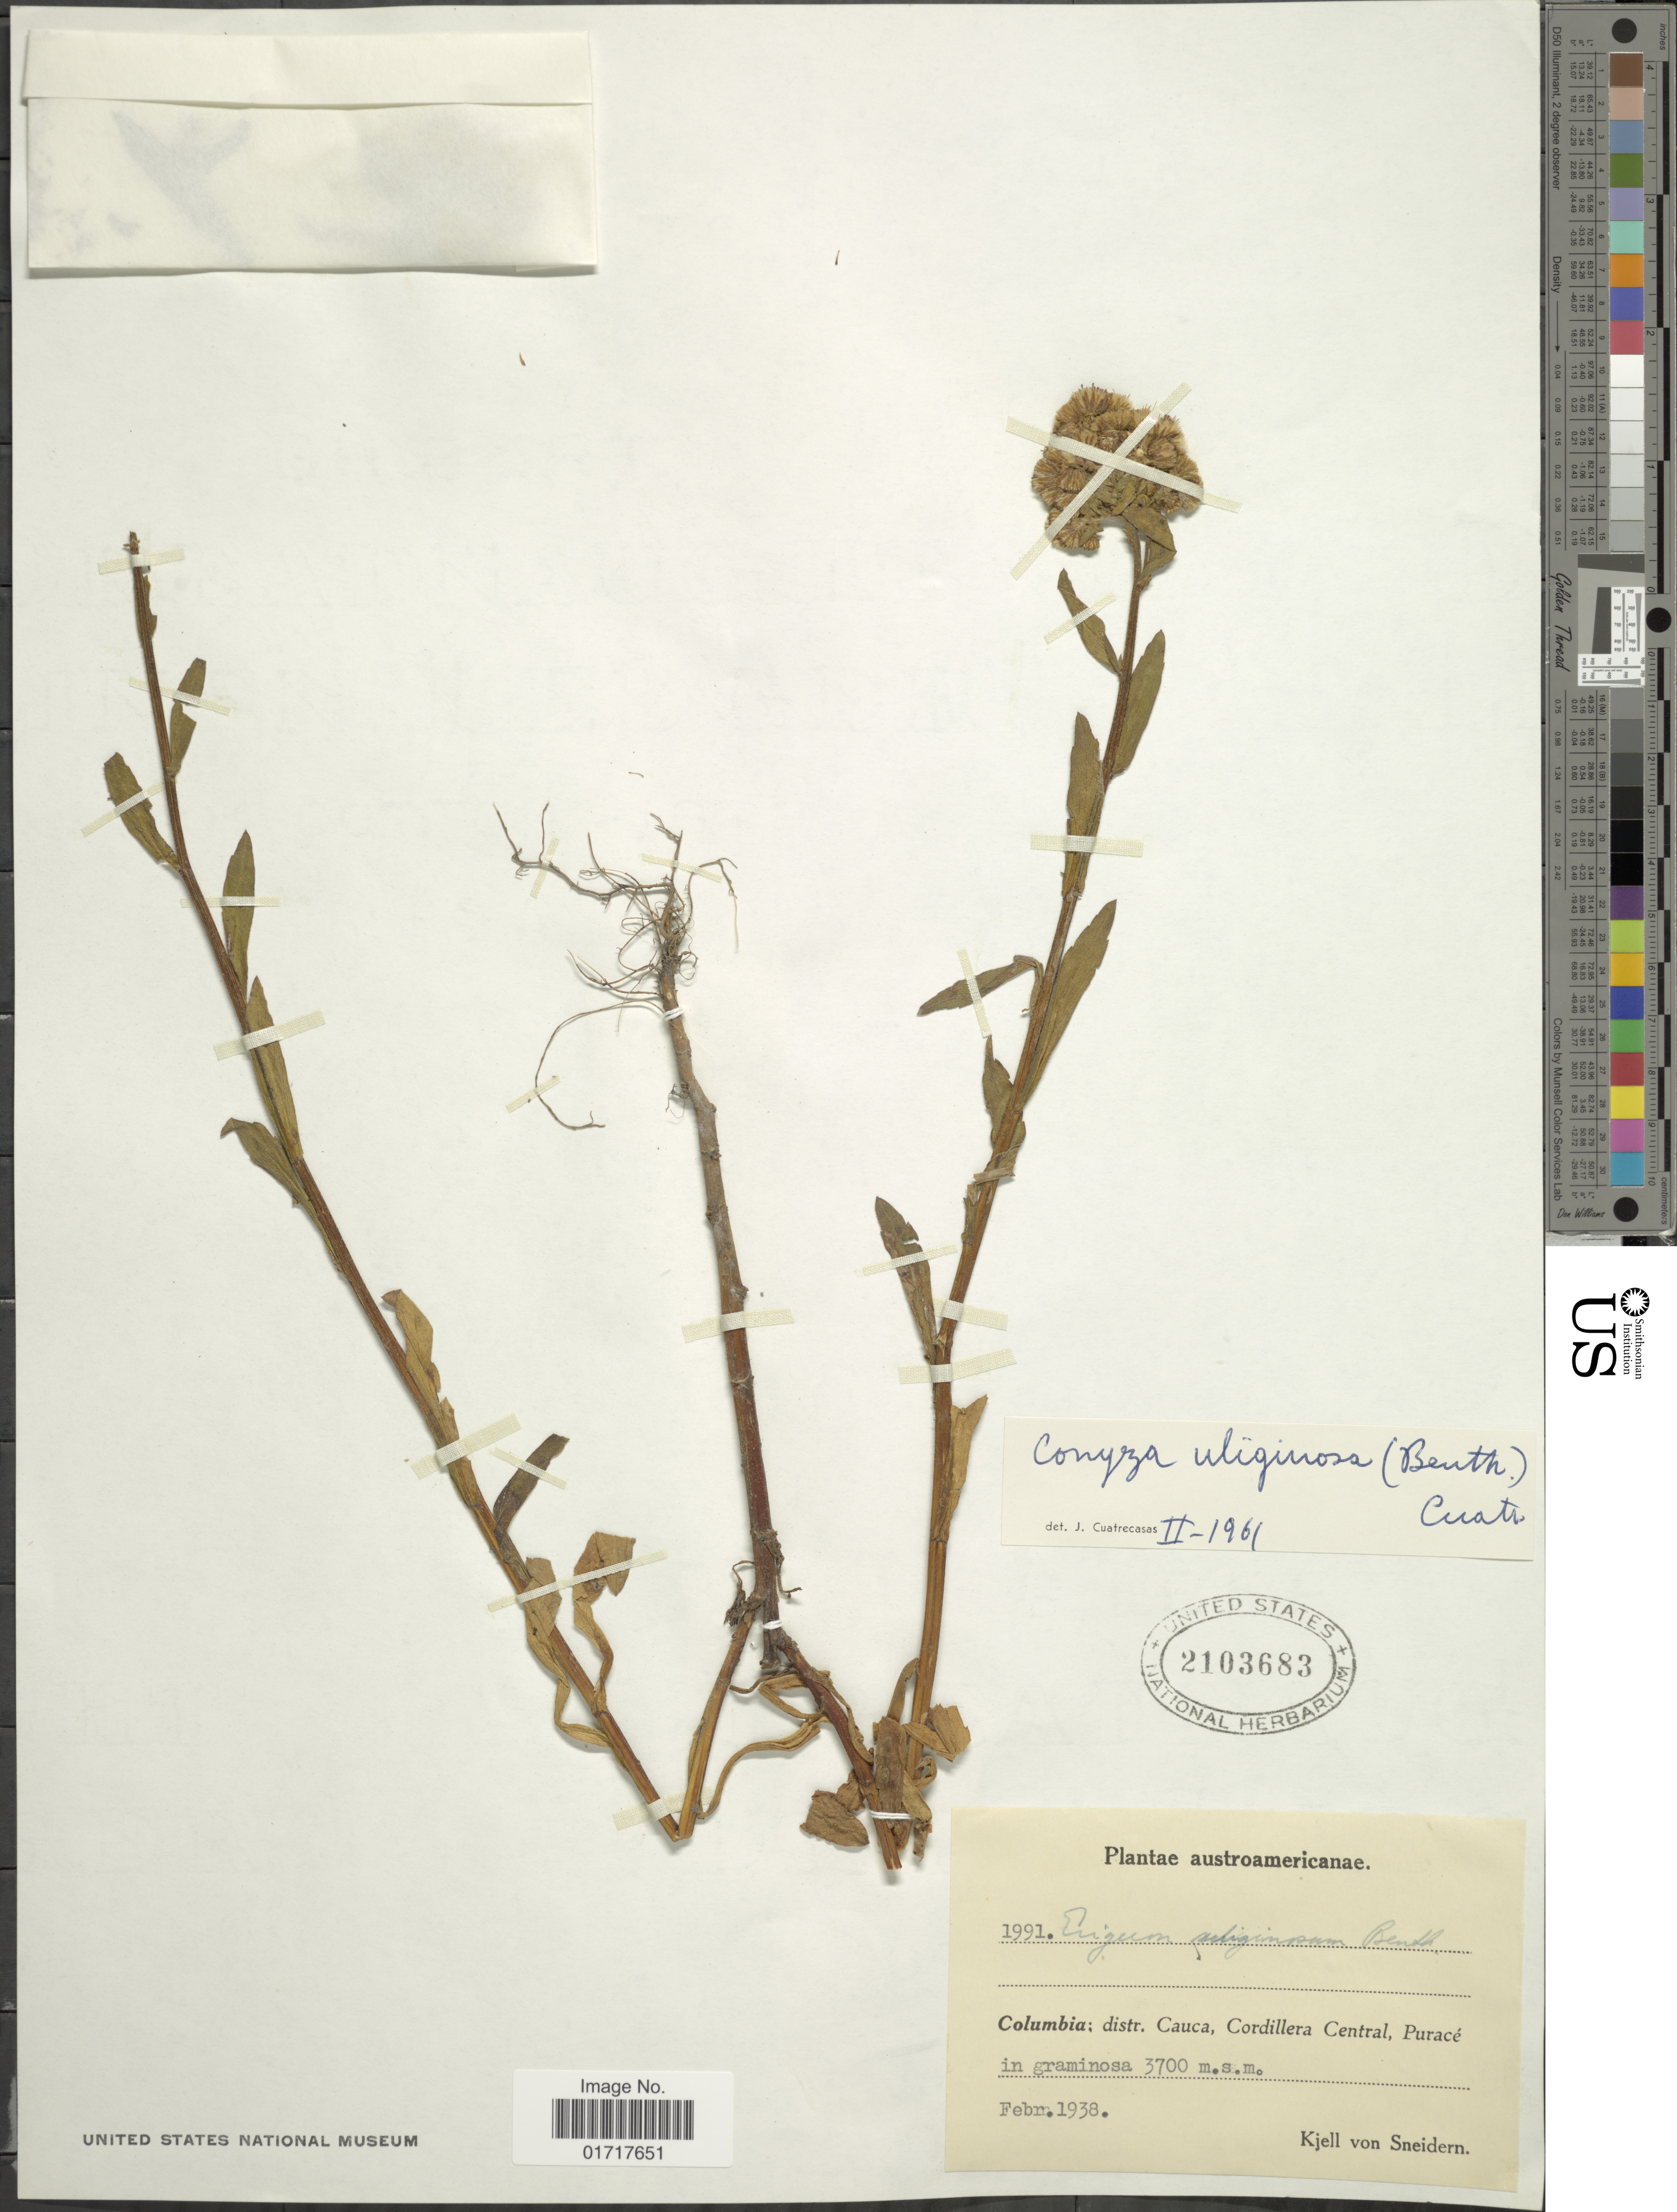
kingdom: Plantae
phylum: Tracheophyta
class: Magnoliopsida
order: Asterales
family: Asteraceae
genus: Conyza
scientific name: Conyza uliginosa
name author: (Benth.) Cuatrec.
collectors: K. von Sneidern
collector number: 1991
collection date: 1938-02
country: Colombia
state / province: Cauca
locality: Columbia: distr. Cauca, Cordillera Central, Purace.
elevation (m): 3700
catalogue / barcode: US 2103683